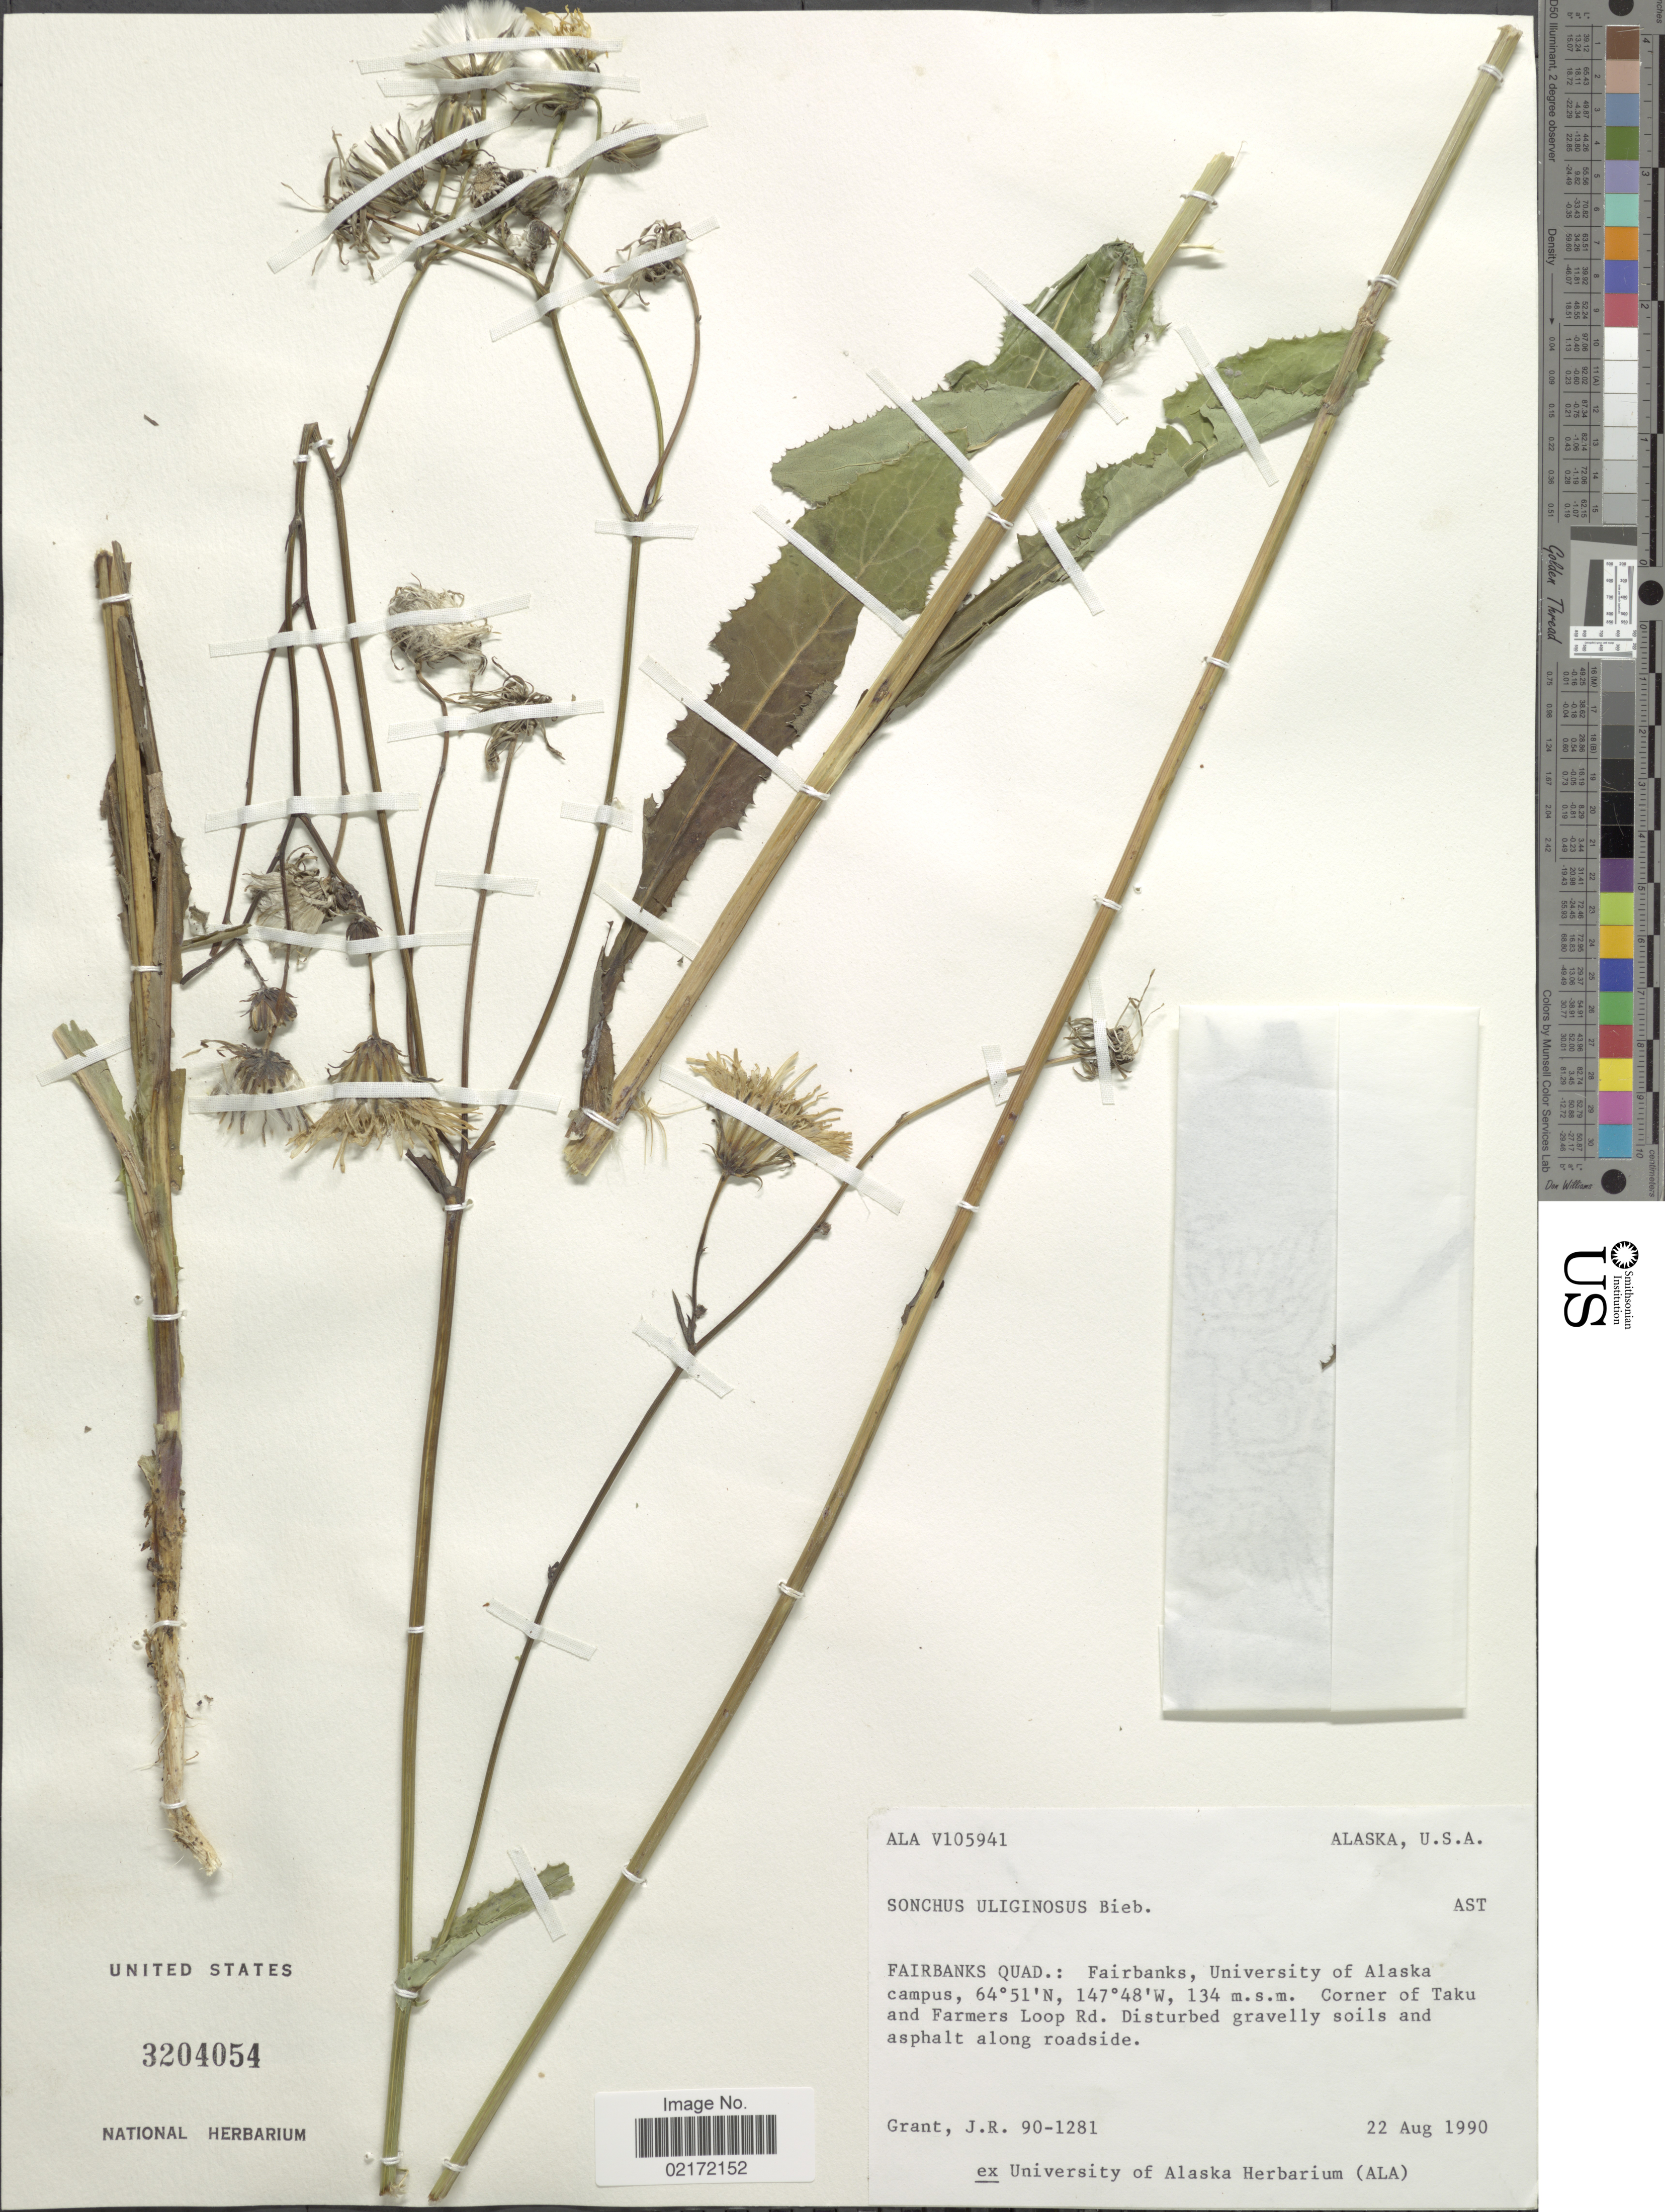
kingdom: Plantae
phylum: Tracheophyta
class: Magnoliopsida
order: Asterales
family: Asteraceae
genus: Sonchus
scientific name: Sonchus arvensis subsp. uliginosus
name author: (M. Bieb.) Nyman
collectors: J. Grant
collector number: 90-1281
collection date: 1990-08-22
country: United States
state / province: Alaska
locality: Fairbanks Quad.: Fairbanks, University of Alaska campus. Corner of Taku and Farmers Loop Rd.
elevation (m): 134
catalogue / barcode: US 3204054